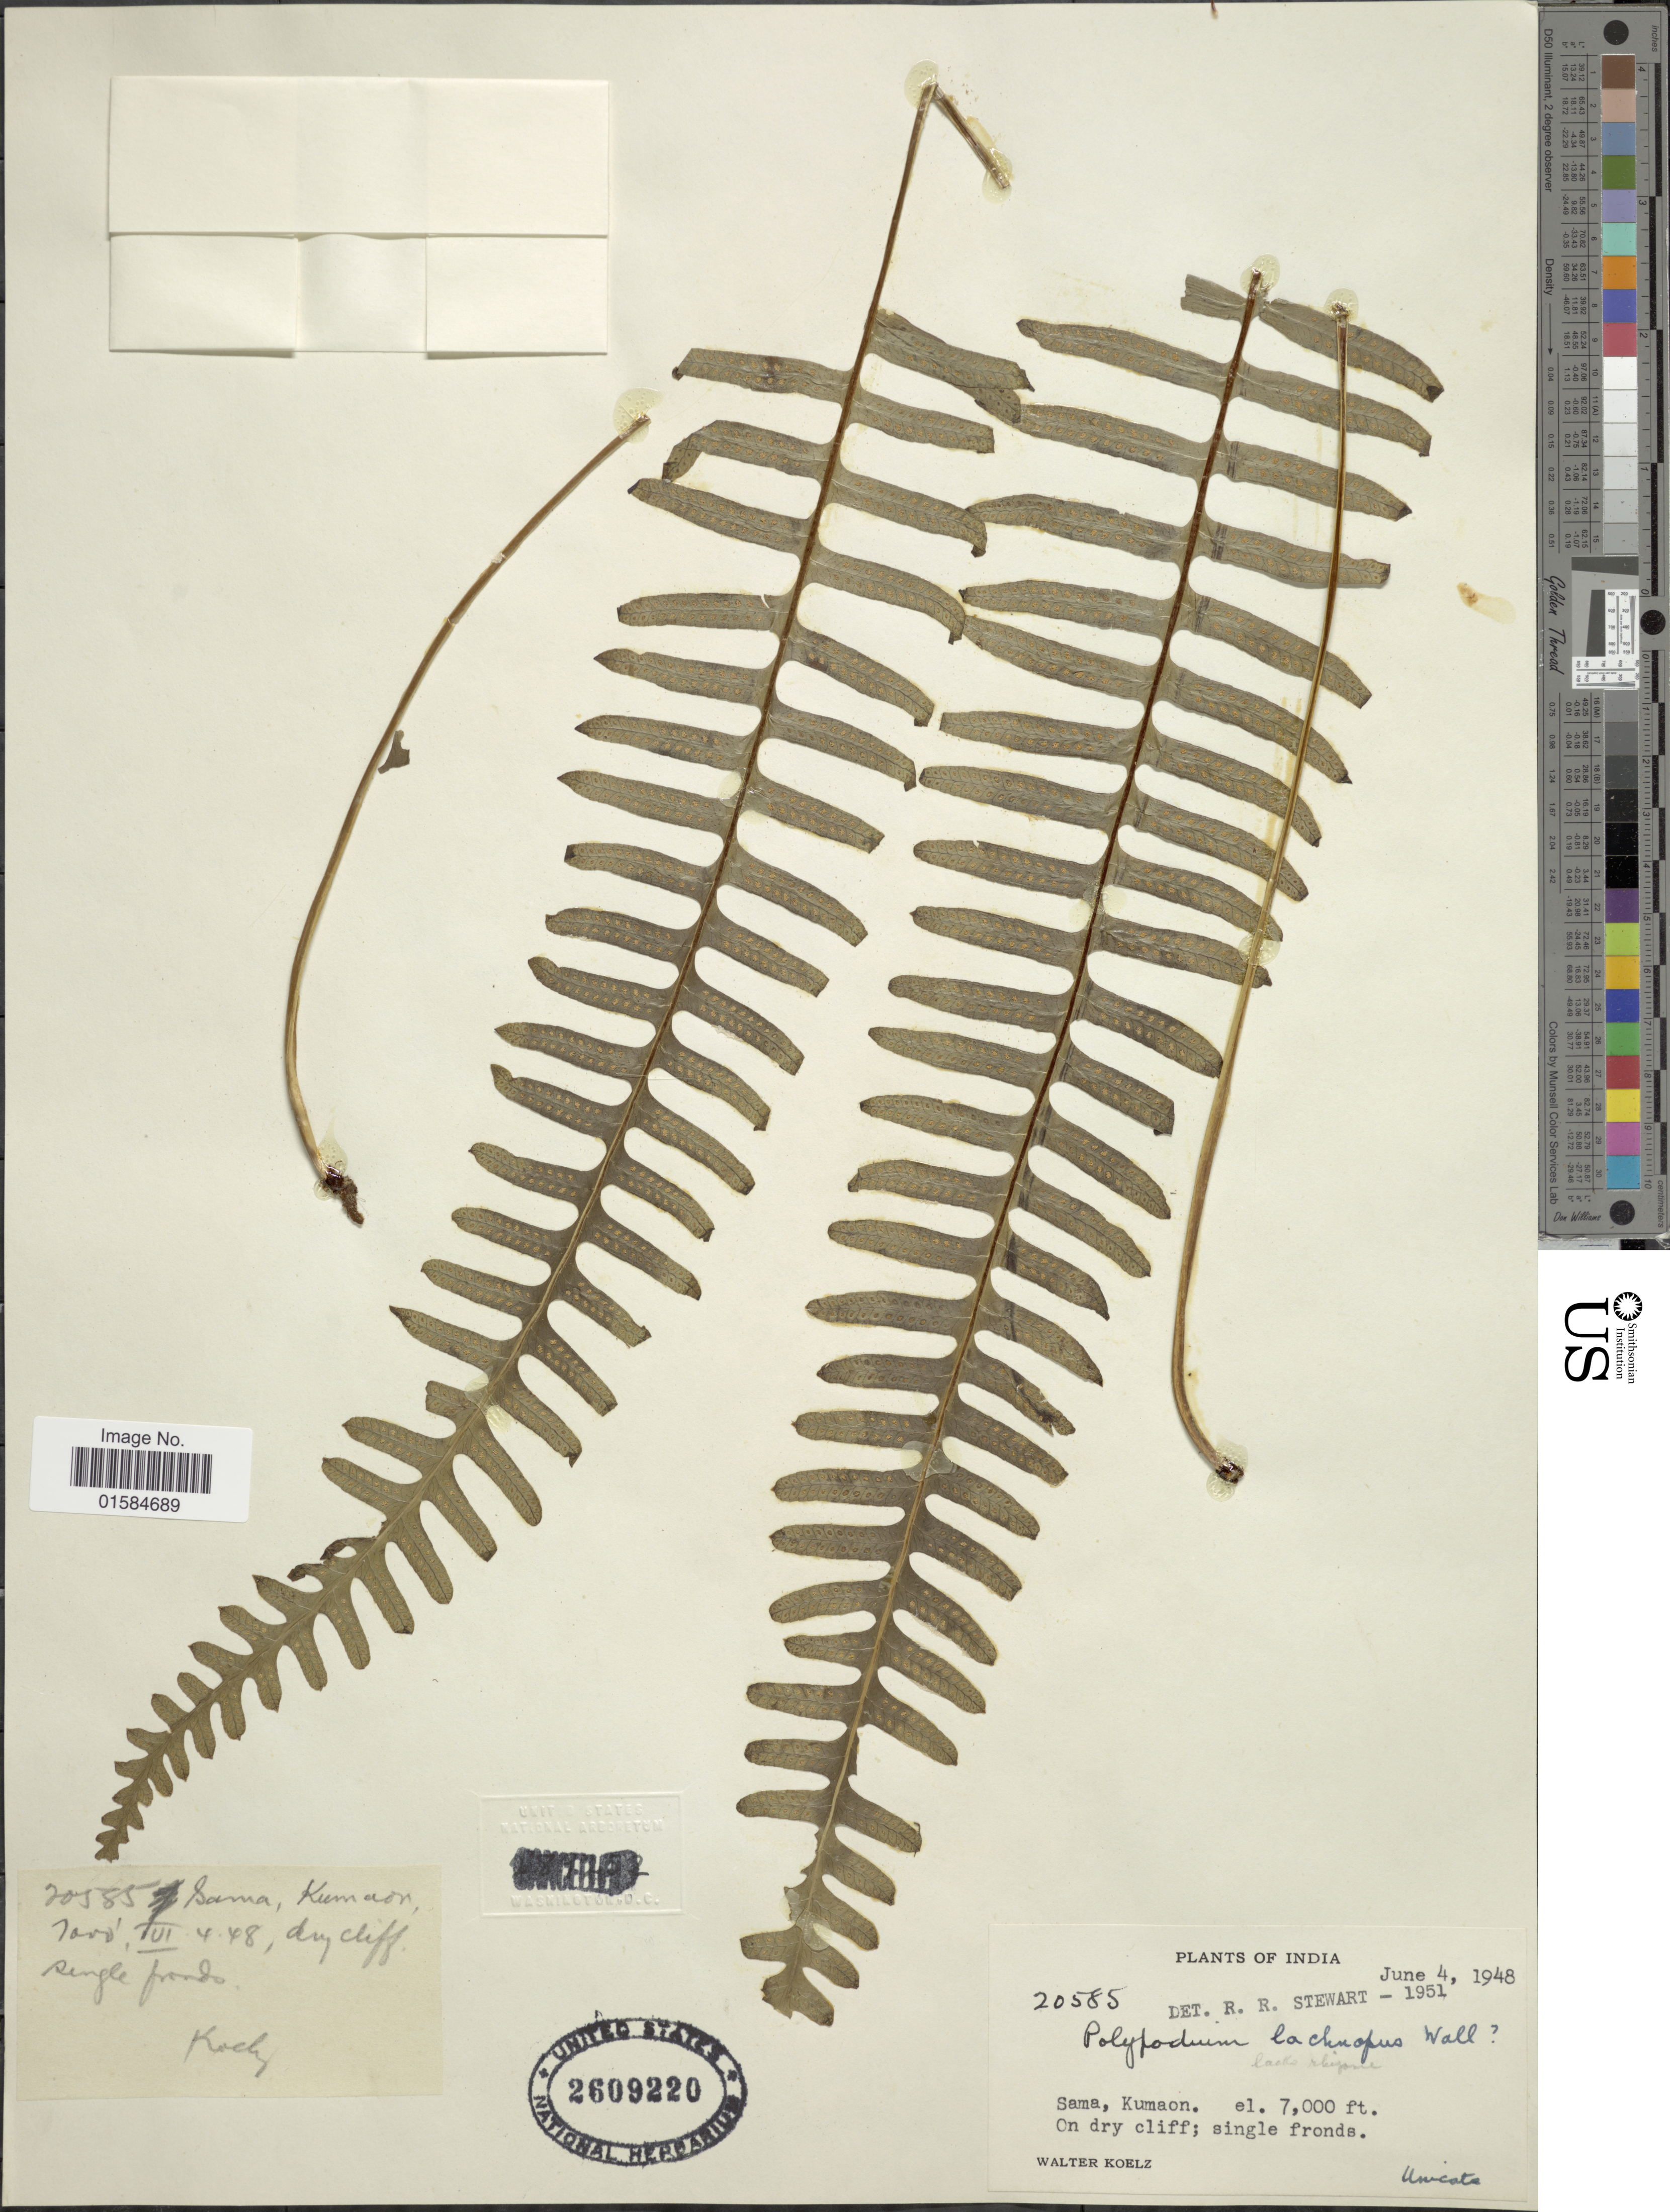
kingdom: Plantae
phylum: Tracheophyta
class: Polypodiopsida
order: Polypodiales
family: Polypodiaceae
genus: Goniophlebium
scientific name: Goniophlebium lachnopus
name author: (Wall. ex Hook.) J. Sm.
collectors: W. N. Koelz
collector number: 20585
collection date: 1948-06-04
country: India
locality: Sama, Kumaon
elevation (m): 2134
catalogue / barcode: US 2609220